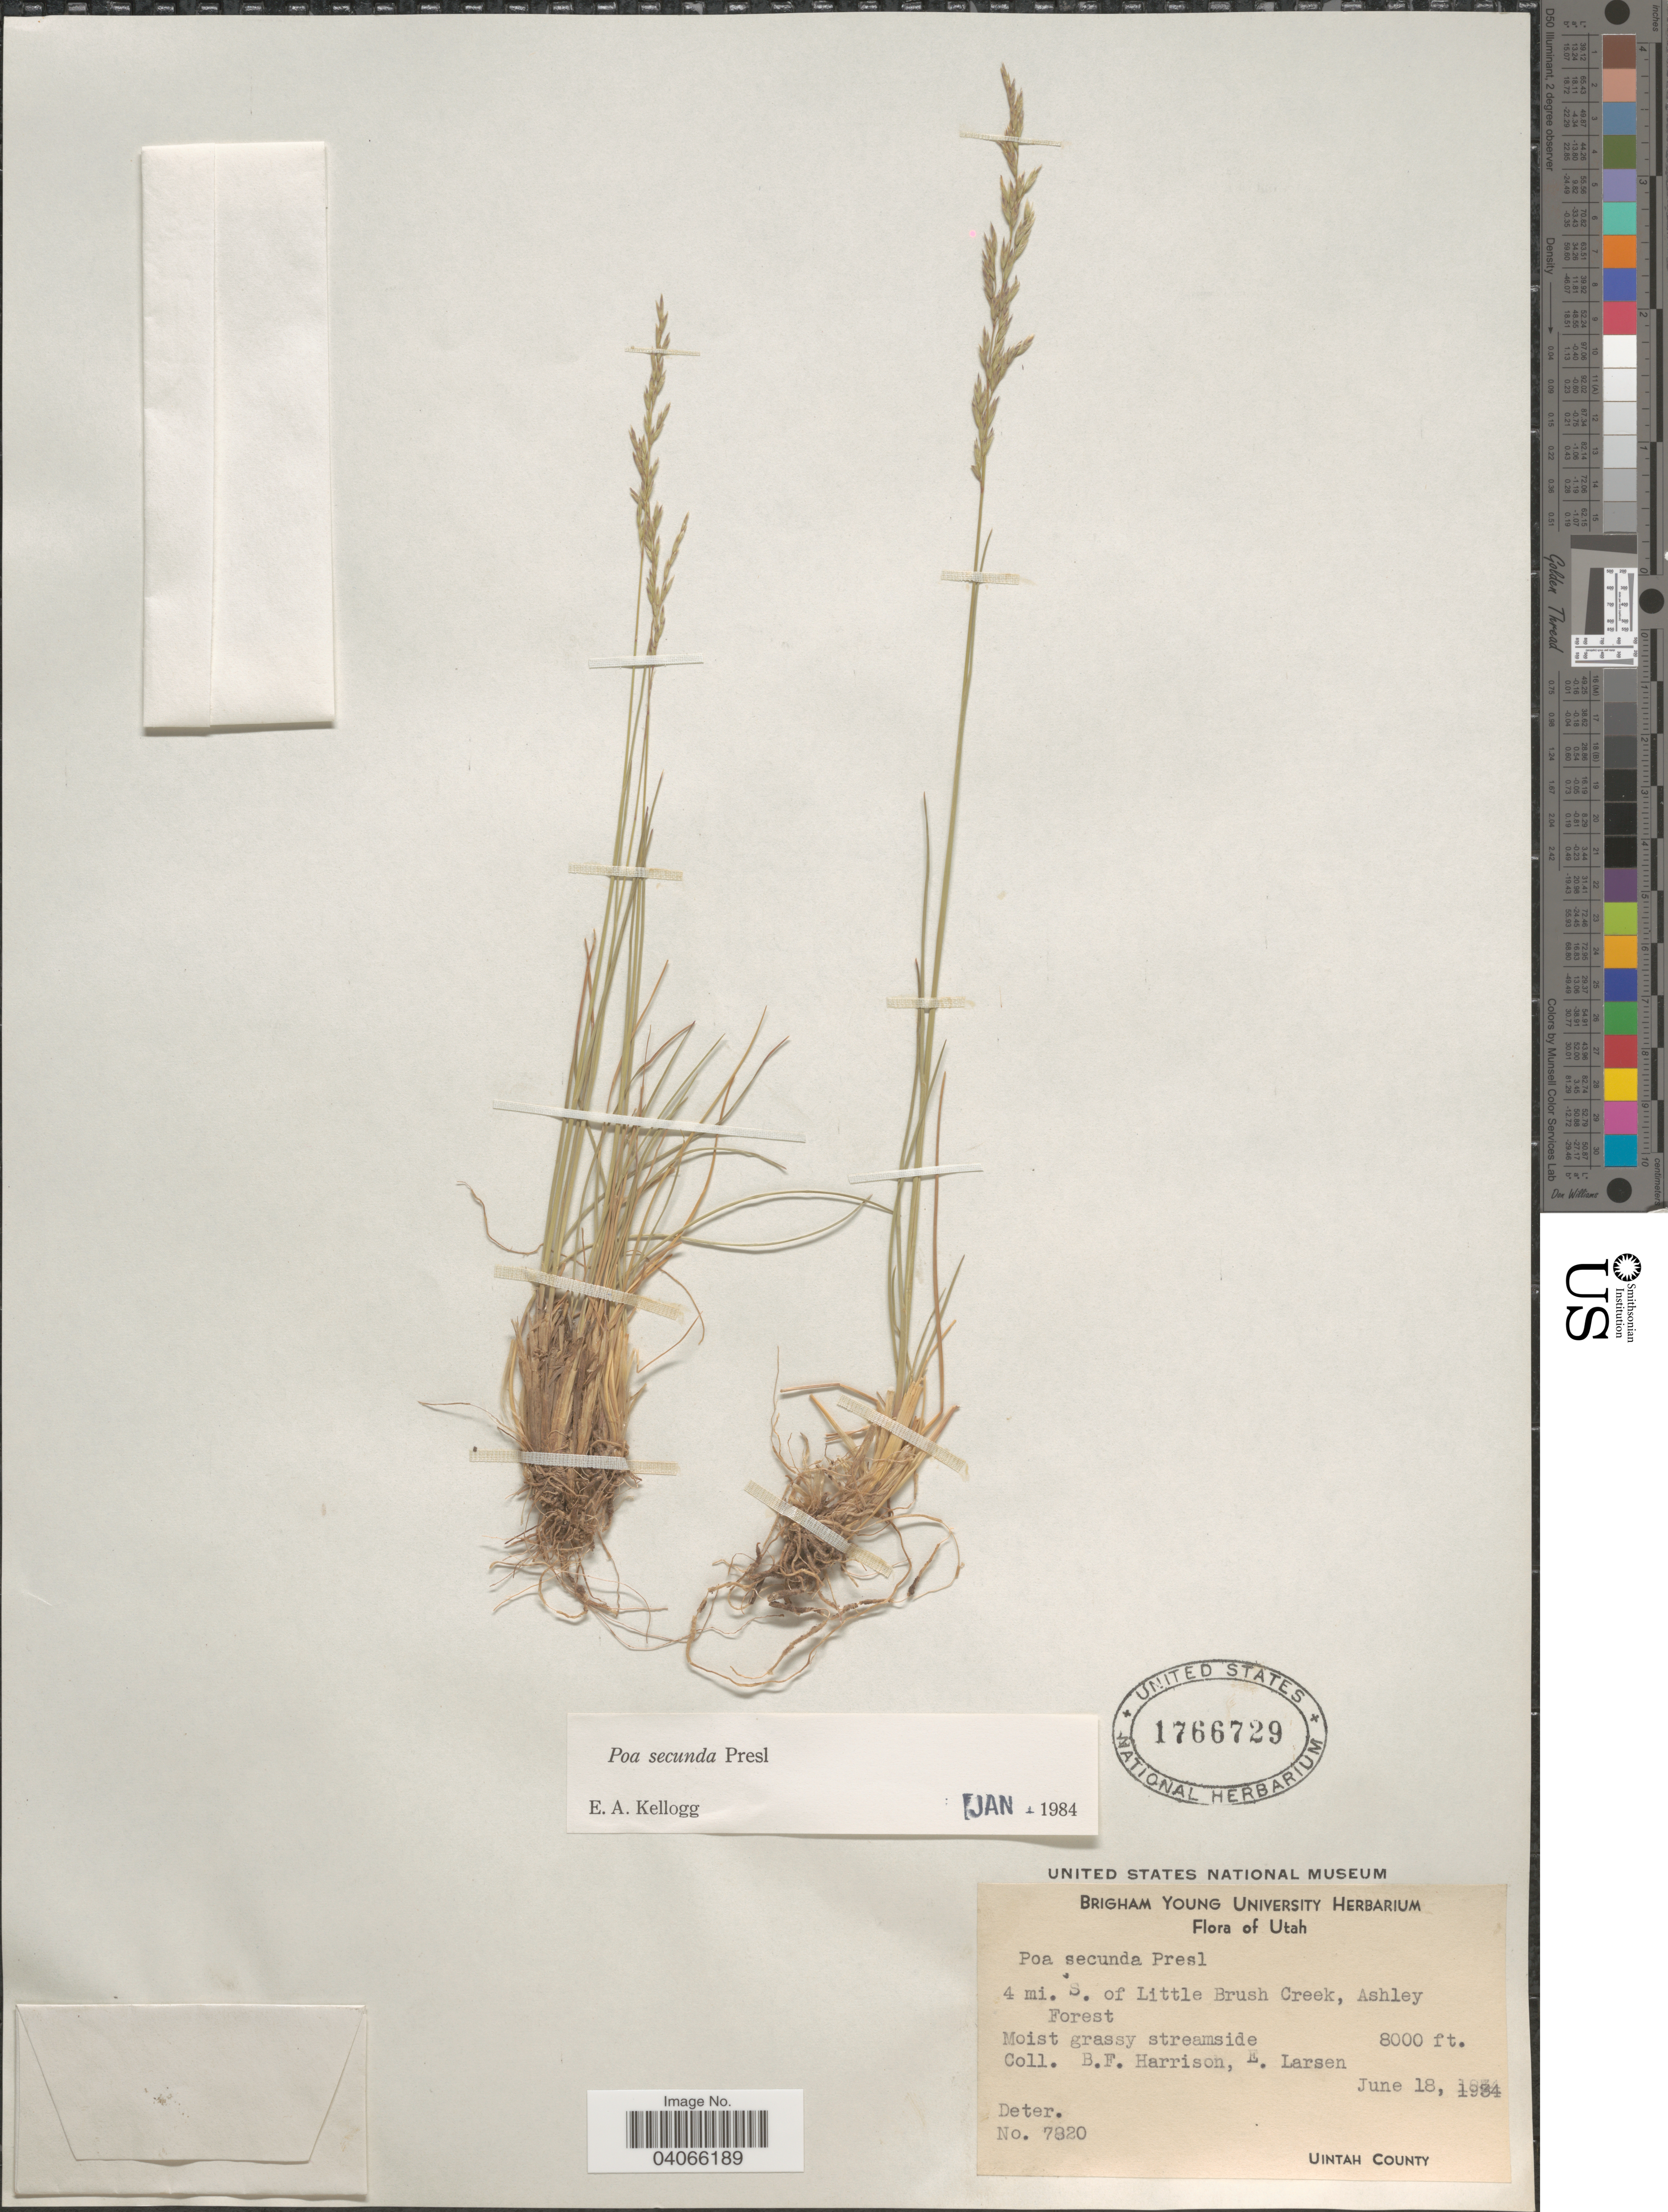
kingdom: Plantae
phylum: Tracheophyta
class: Liliopsida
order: Poales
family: Poaceae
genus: Poa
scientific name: Poa secunda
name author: J. Presl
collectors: B. F. Harrison & E. Larsen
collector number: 7820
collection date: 1934-06-18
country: United States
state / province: Utah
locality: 4 mi. S. of Little Brush Creek, Ashley Forest. Uintah County.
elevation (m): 2438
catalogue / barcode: US 1766729